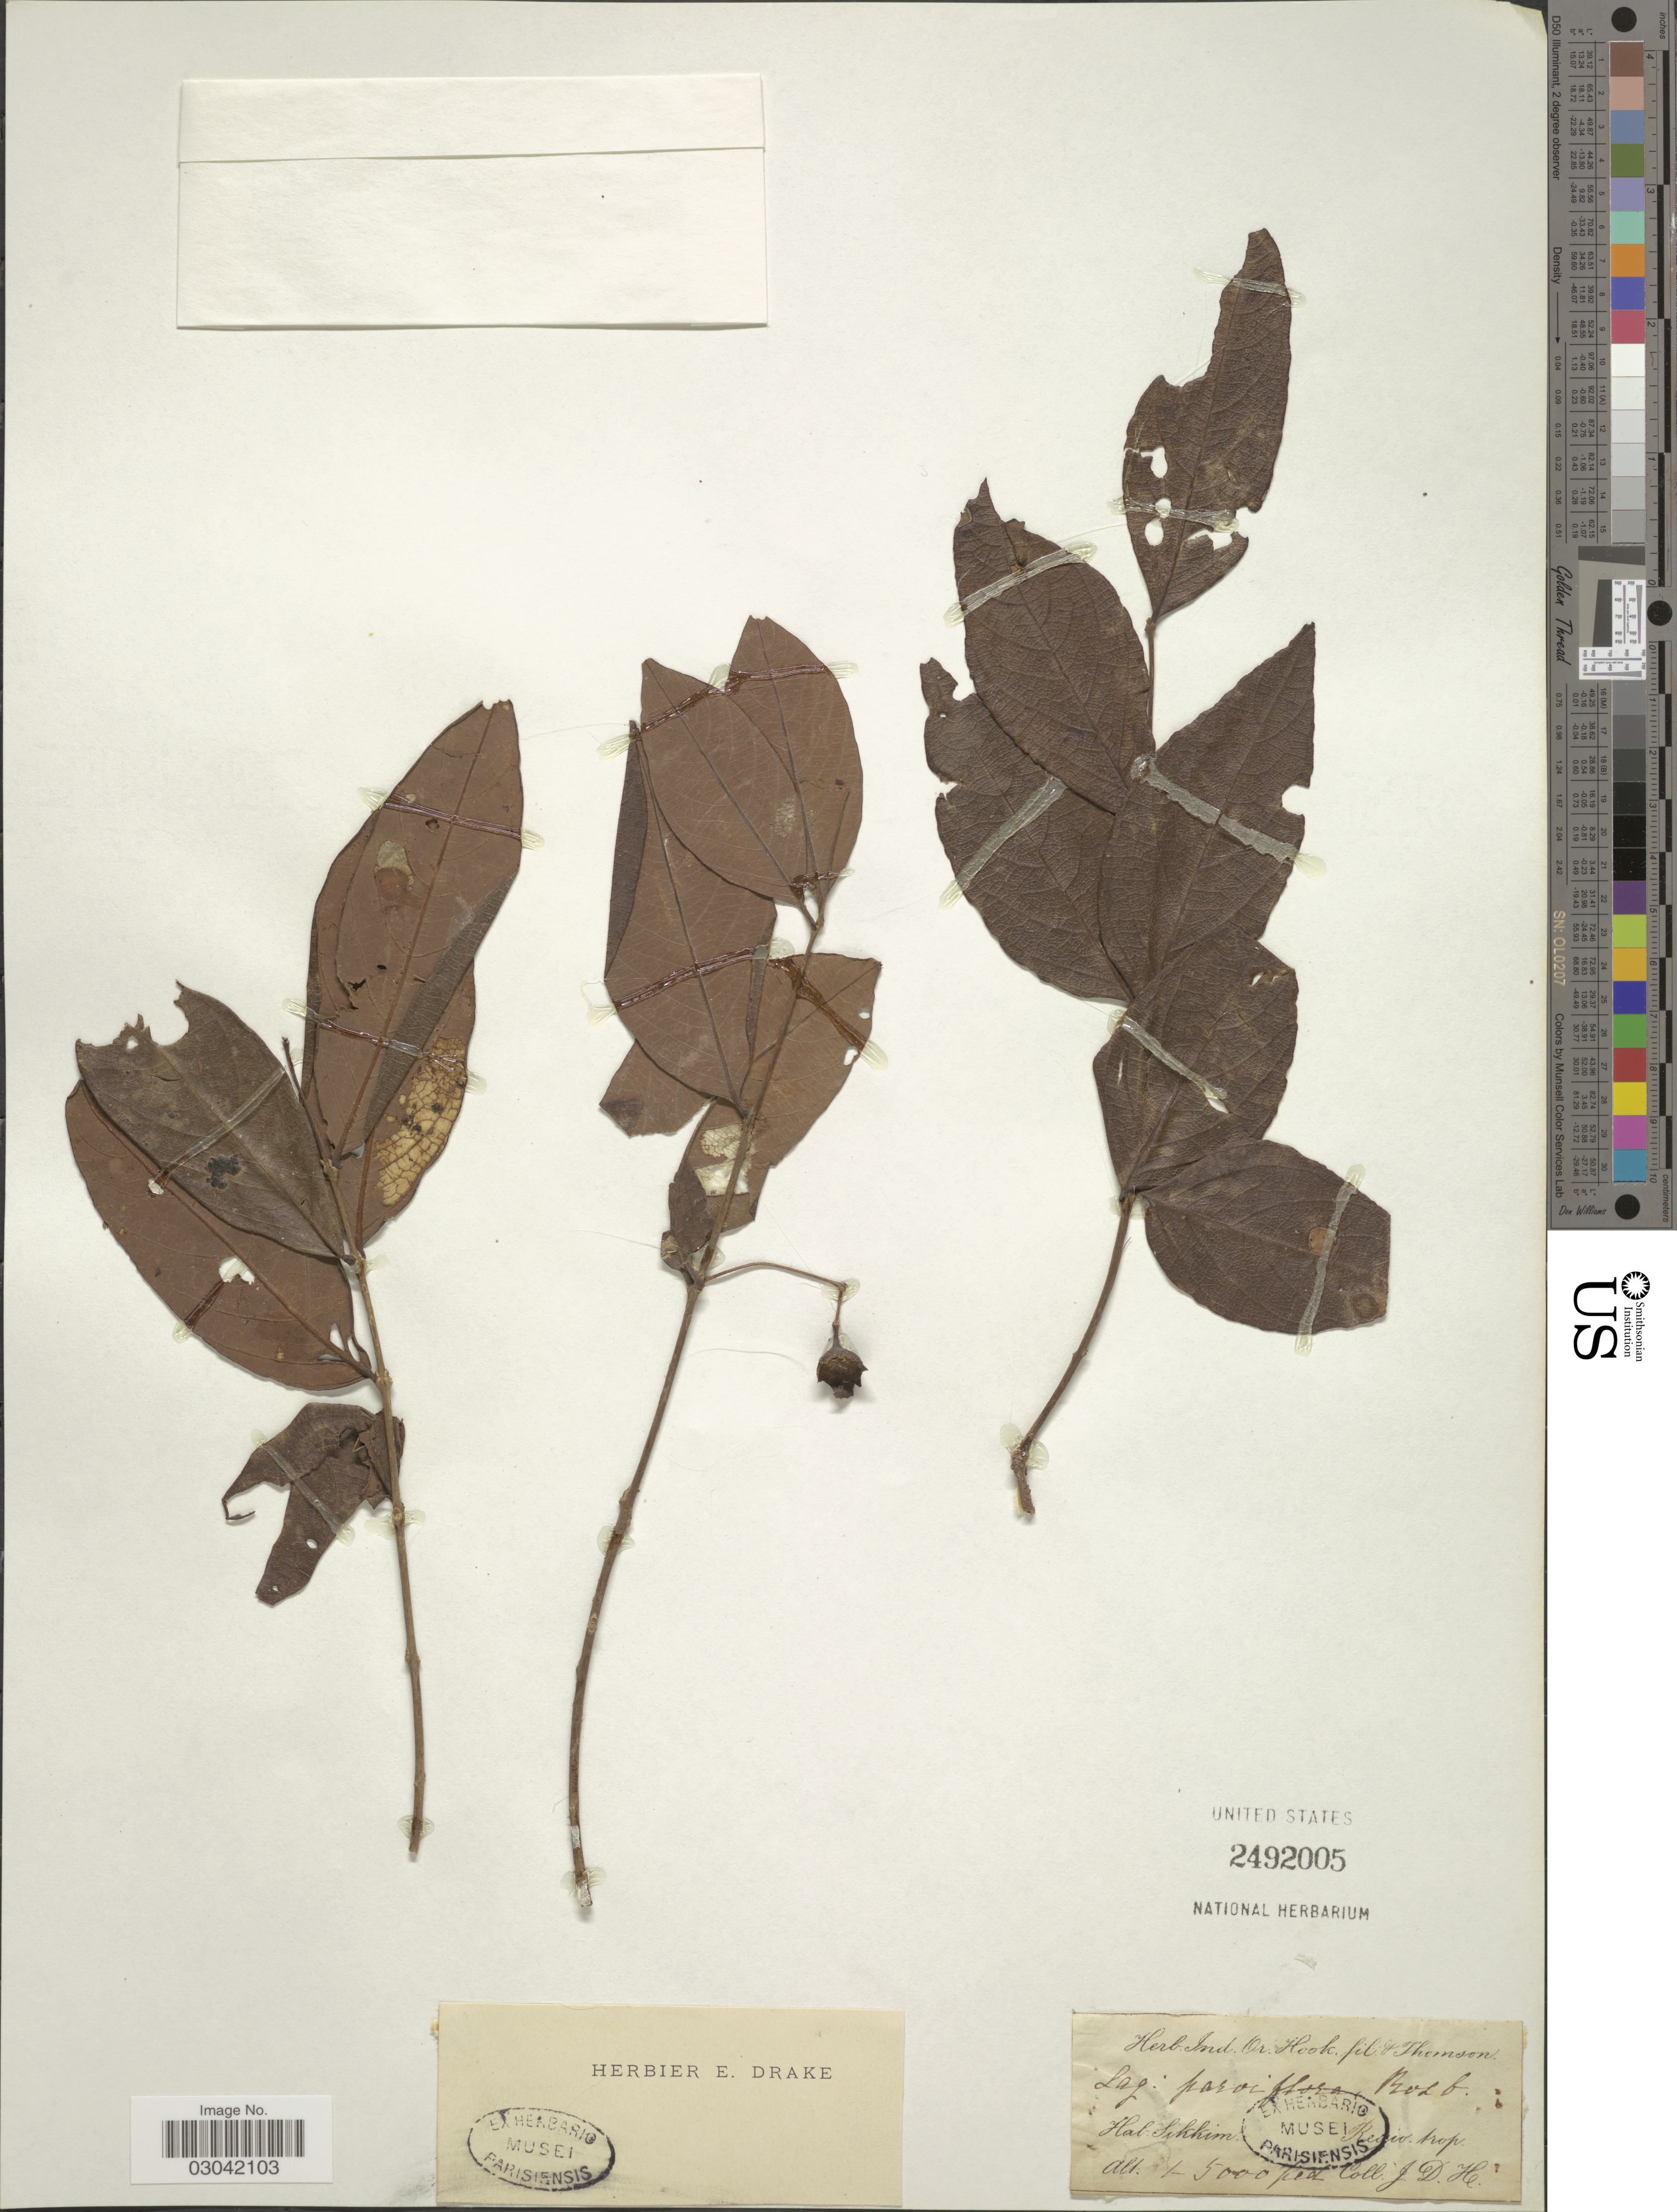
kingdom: Plantae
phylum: Tracheophyta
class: Magnoliopsida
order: Myrtales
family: Lythraceae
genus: Lagerstroemia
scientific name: Lagerstroemia parviflora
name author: Roxb.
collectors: J. D. Hooker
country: India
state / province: Sikkim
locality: Regio. trop.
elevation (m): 305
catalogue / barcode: US 2492005